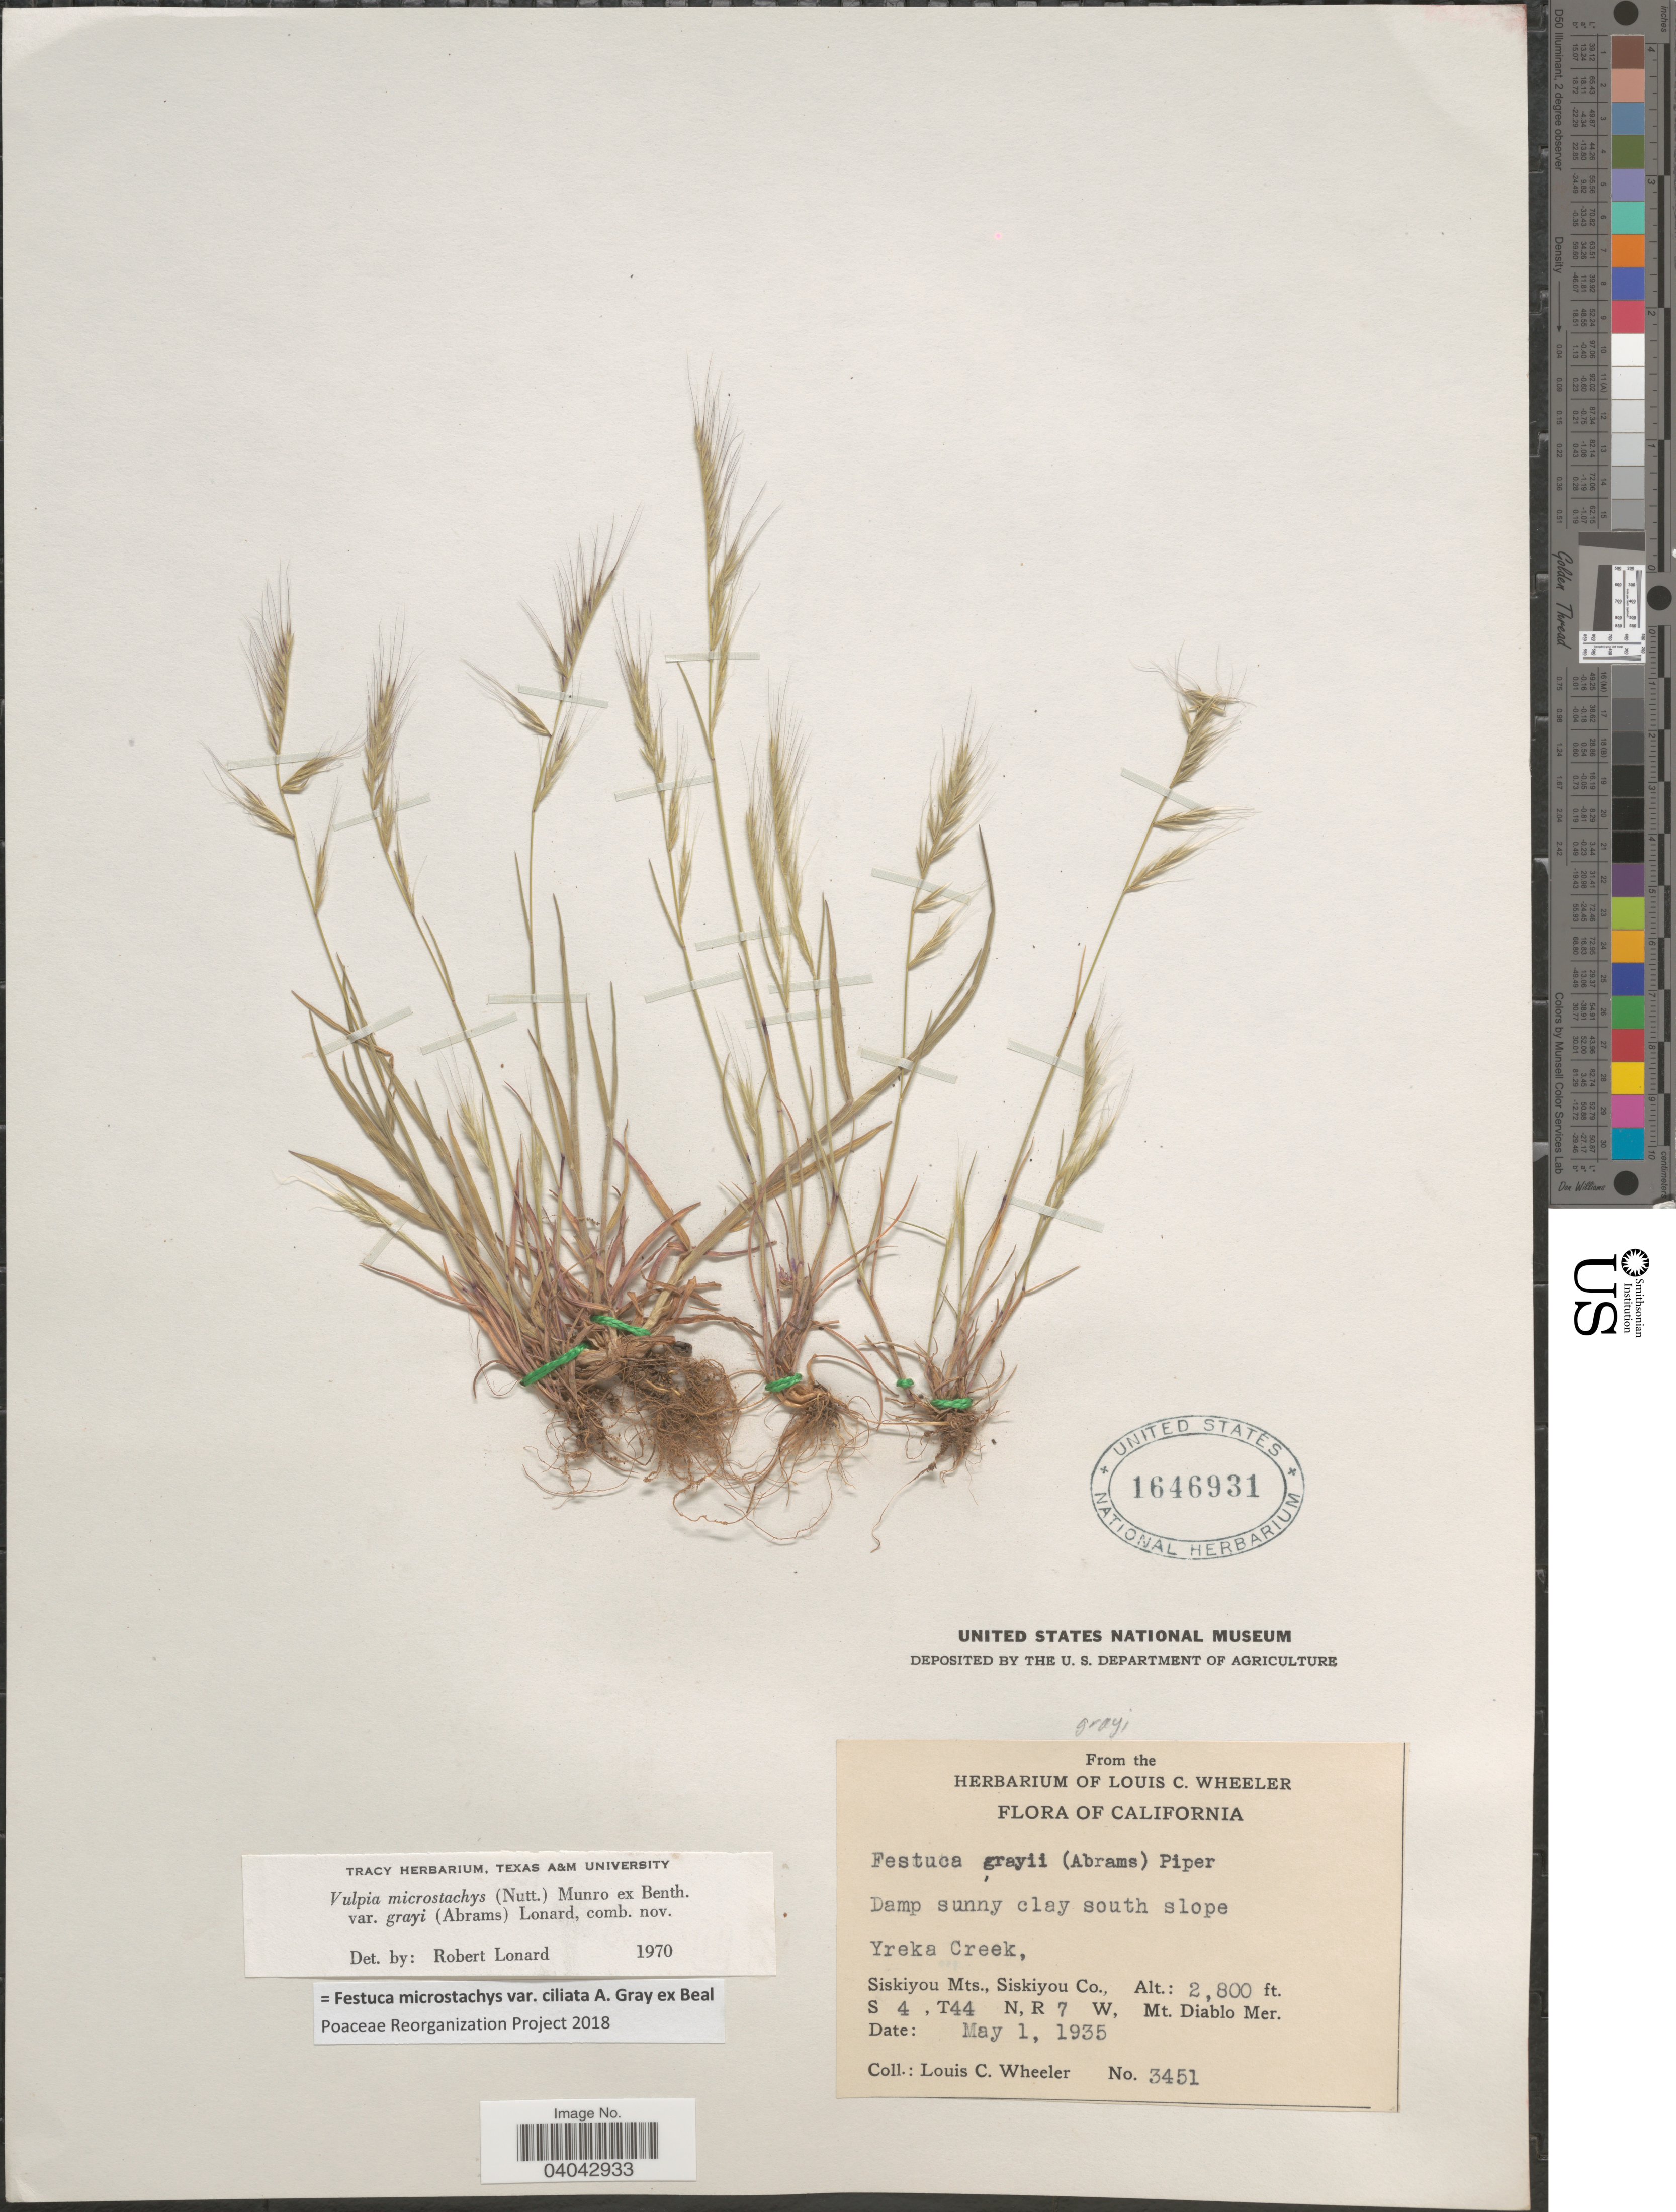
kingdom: Plantae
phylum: Tracheophyta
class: Liliopsida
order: Poales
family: Poaceae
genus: Festuca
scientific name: Festuca microstachys var. ciliata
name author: A. Gray ex W.J. Beal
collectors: L. C. Wheeler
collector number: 3451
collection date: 1935-05-01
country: United States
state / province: California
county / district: Siskiyou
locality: Damp sunny clay south slope Yreka Creek, Siskiyou Mts., Siskiyou Co. S 4, T44 N, R 7 W, Mt. Diablo Mer.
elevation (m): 853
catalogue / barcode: US 1646931